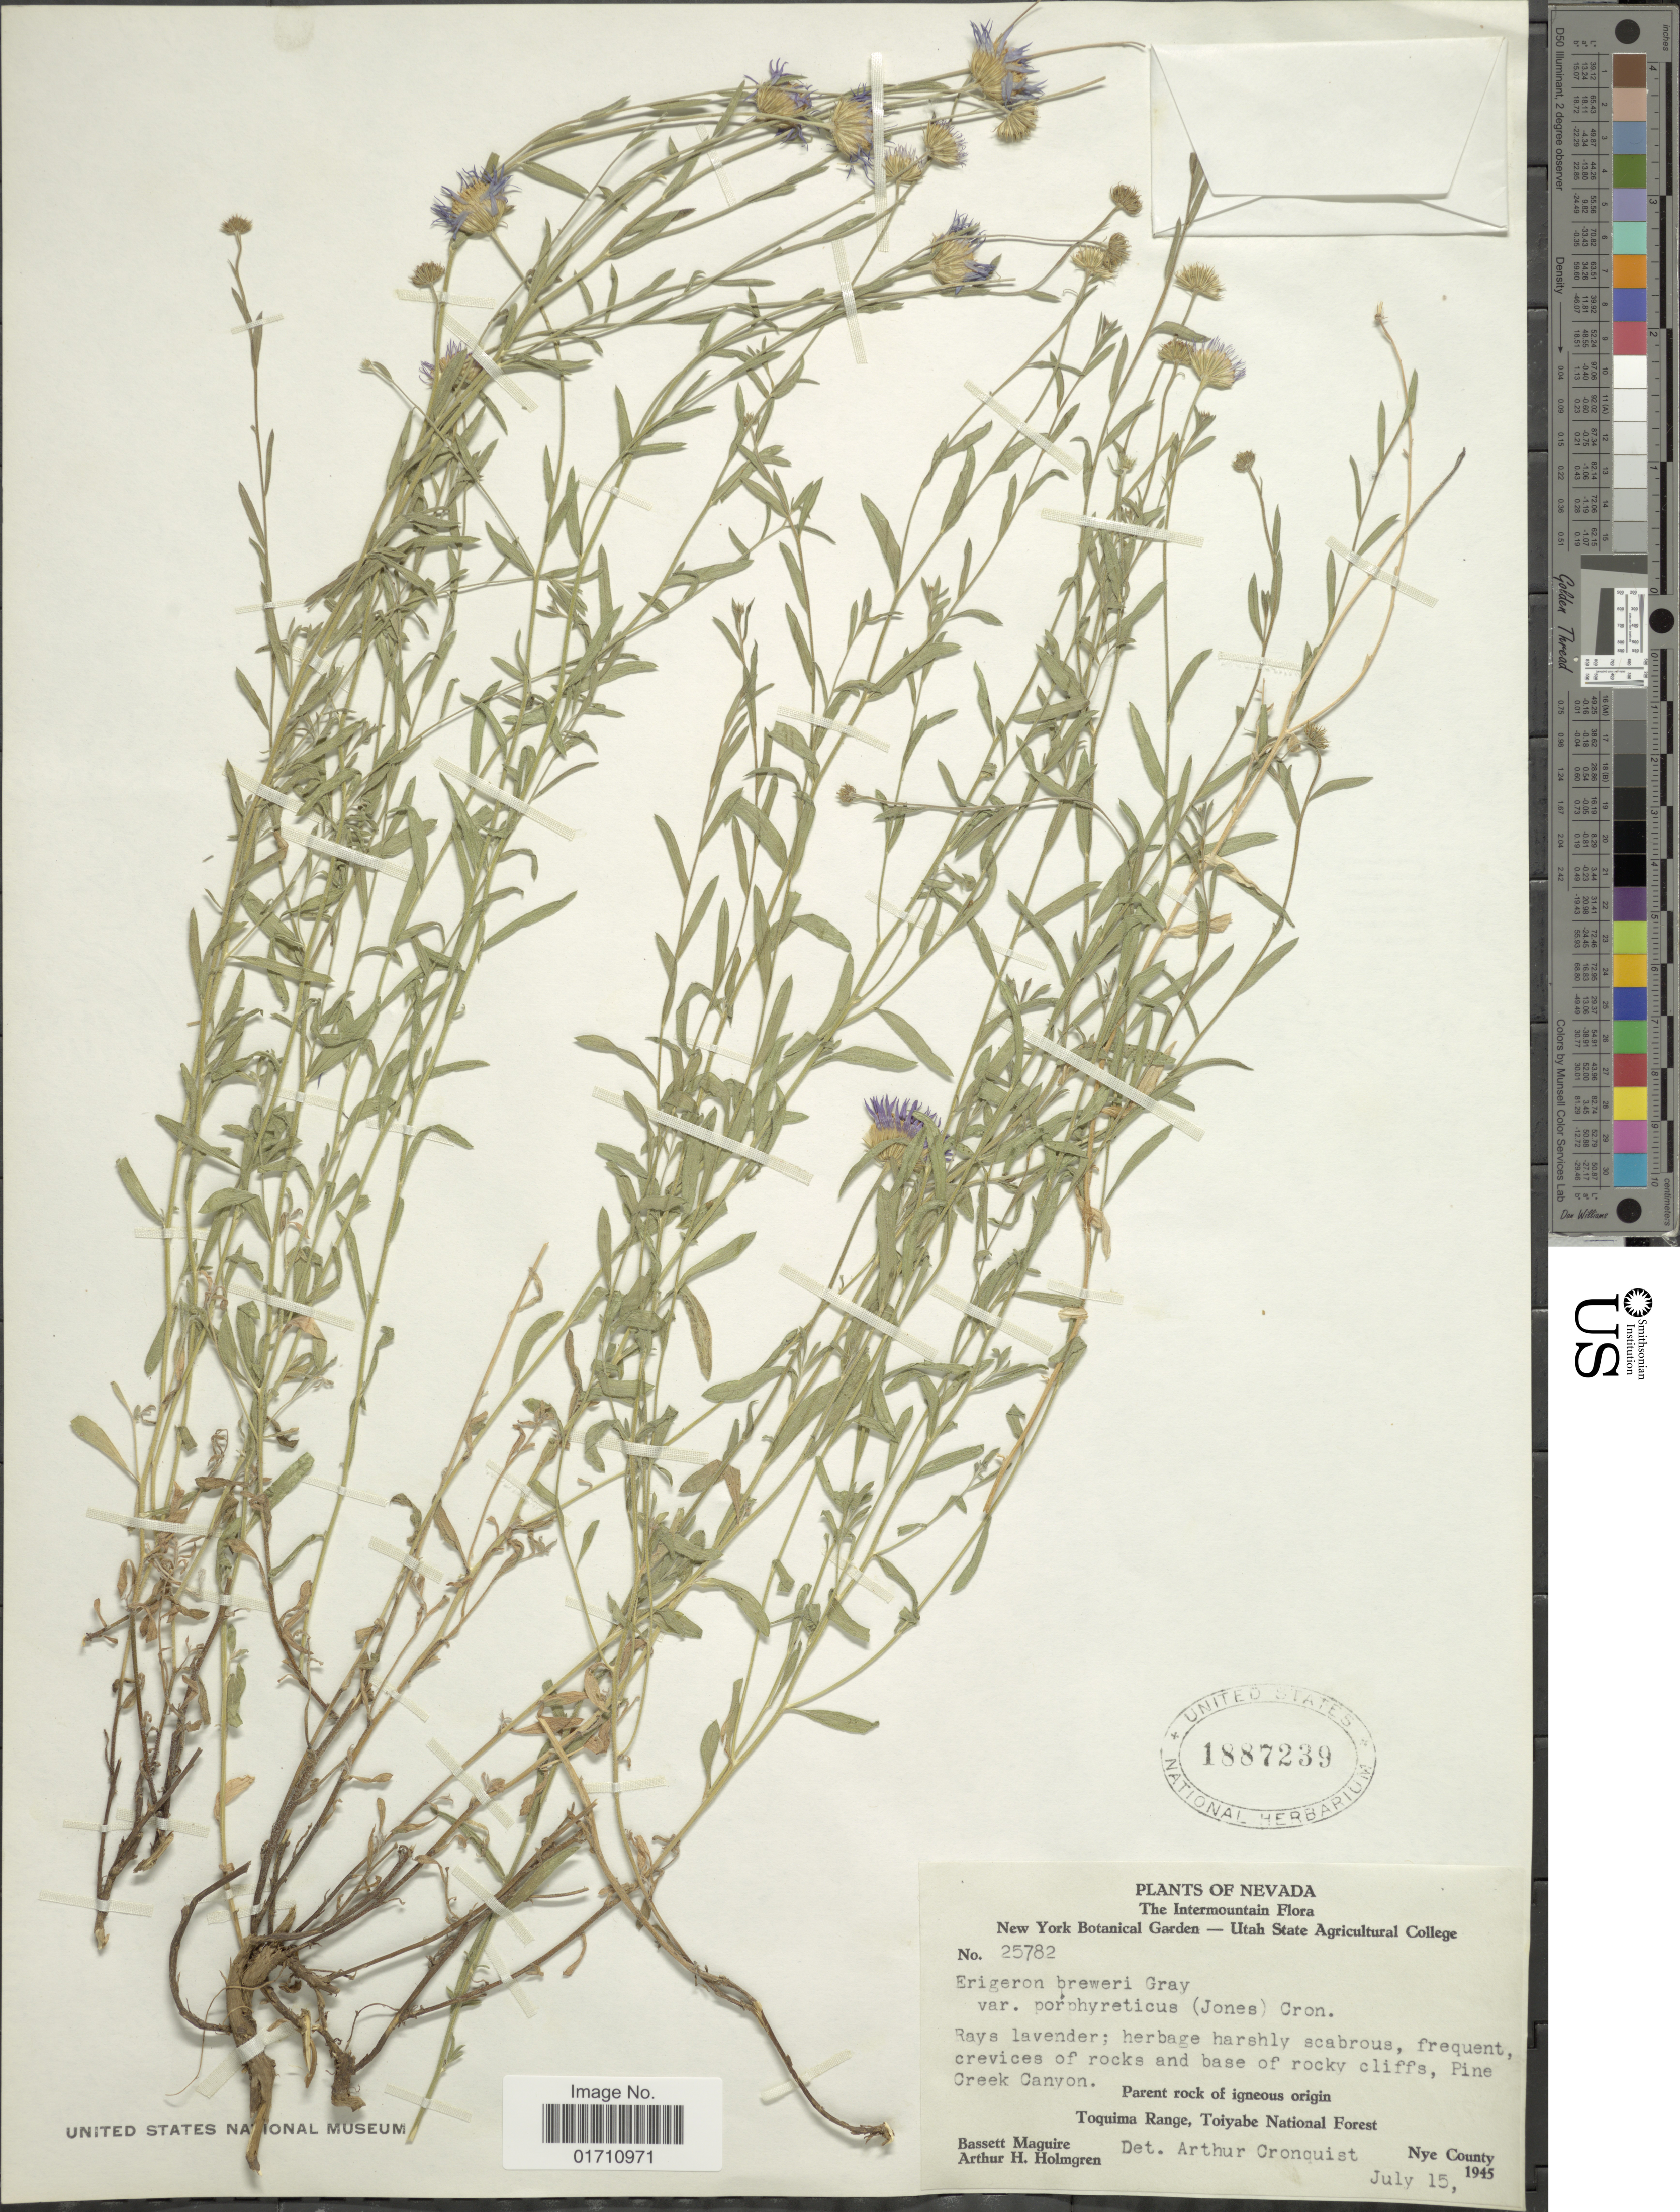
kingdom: Plantae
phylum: Tracheophyta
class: Magnoliopsida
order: Asterales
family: Asteraceae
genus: Erigeron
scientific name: Erigeron breweri var. porphyreticus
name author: (M.E. Jones) Cronq.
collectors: B. Maguire & A. H. Holmgren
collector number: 25782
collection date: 1945-07-15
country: United States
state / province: Nevada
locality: The Intermountain, crevices of rocks and base of rocky cliffs, Pine Creek Canyon. Parent rock of igneous origin, Toquima Range, Toiyabe National Forest, Nye County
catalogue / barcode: US 1887239